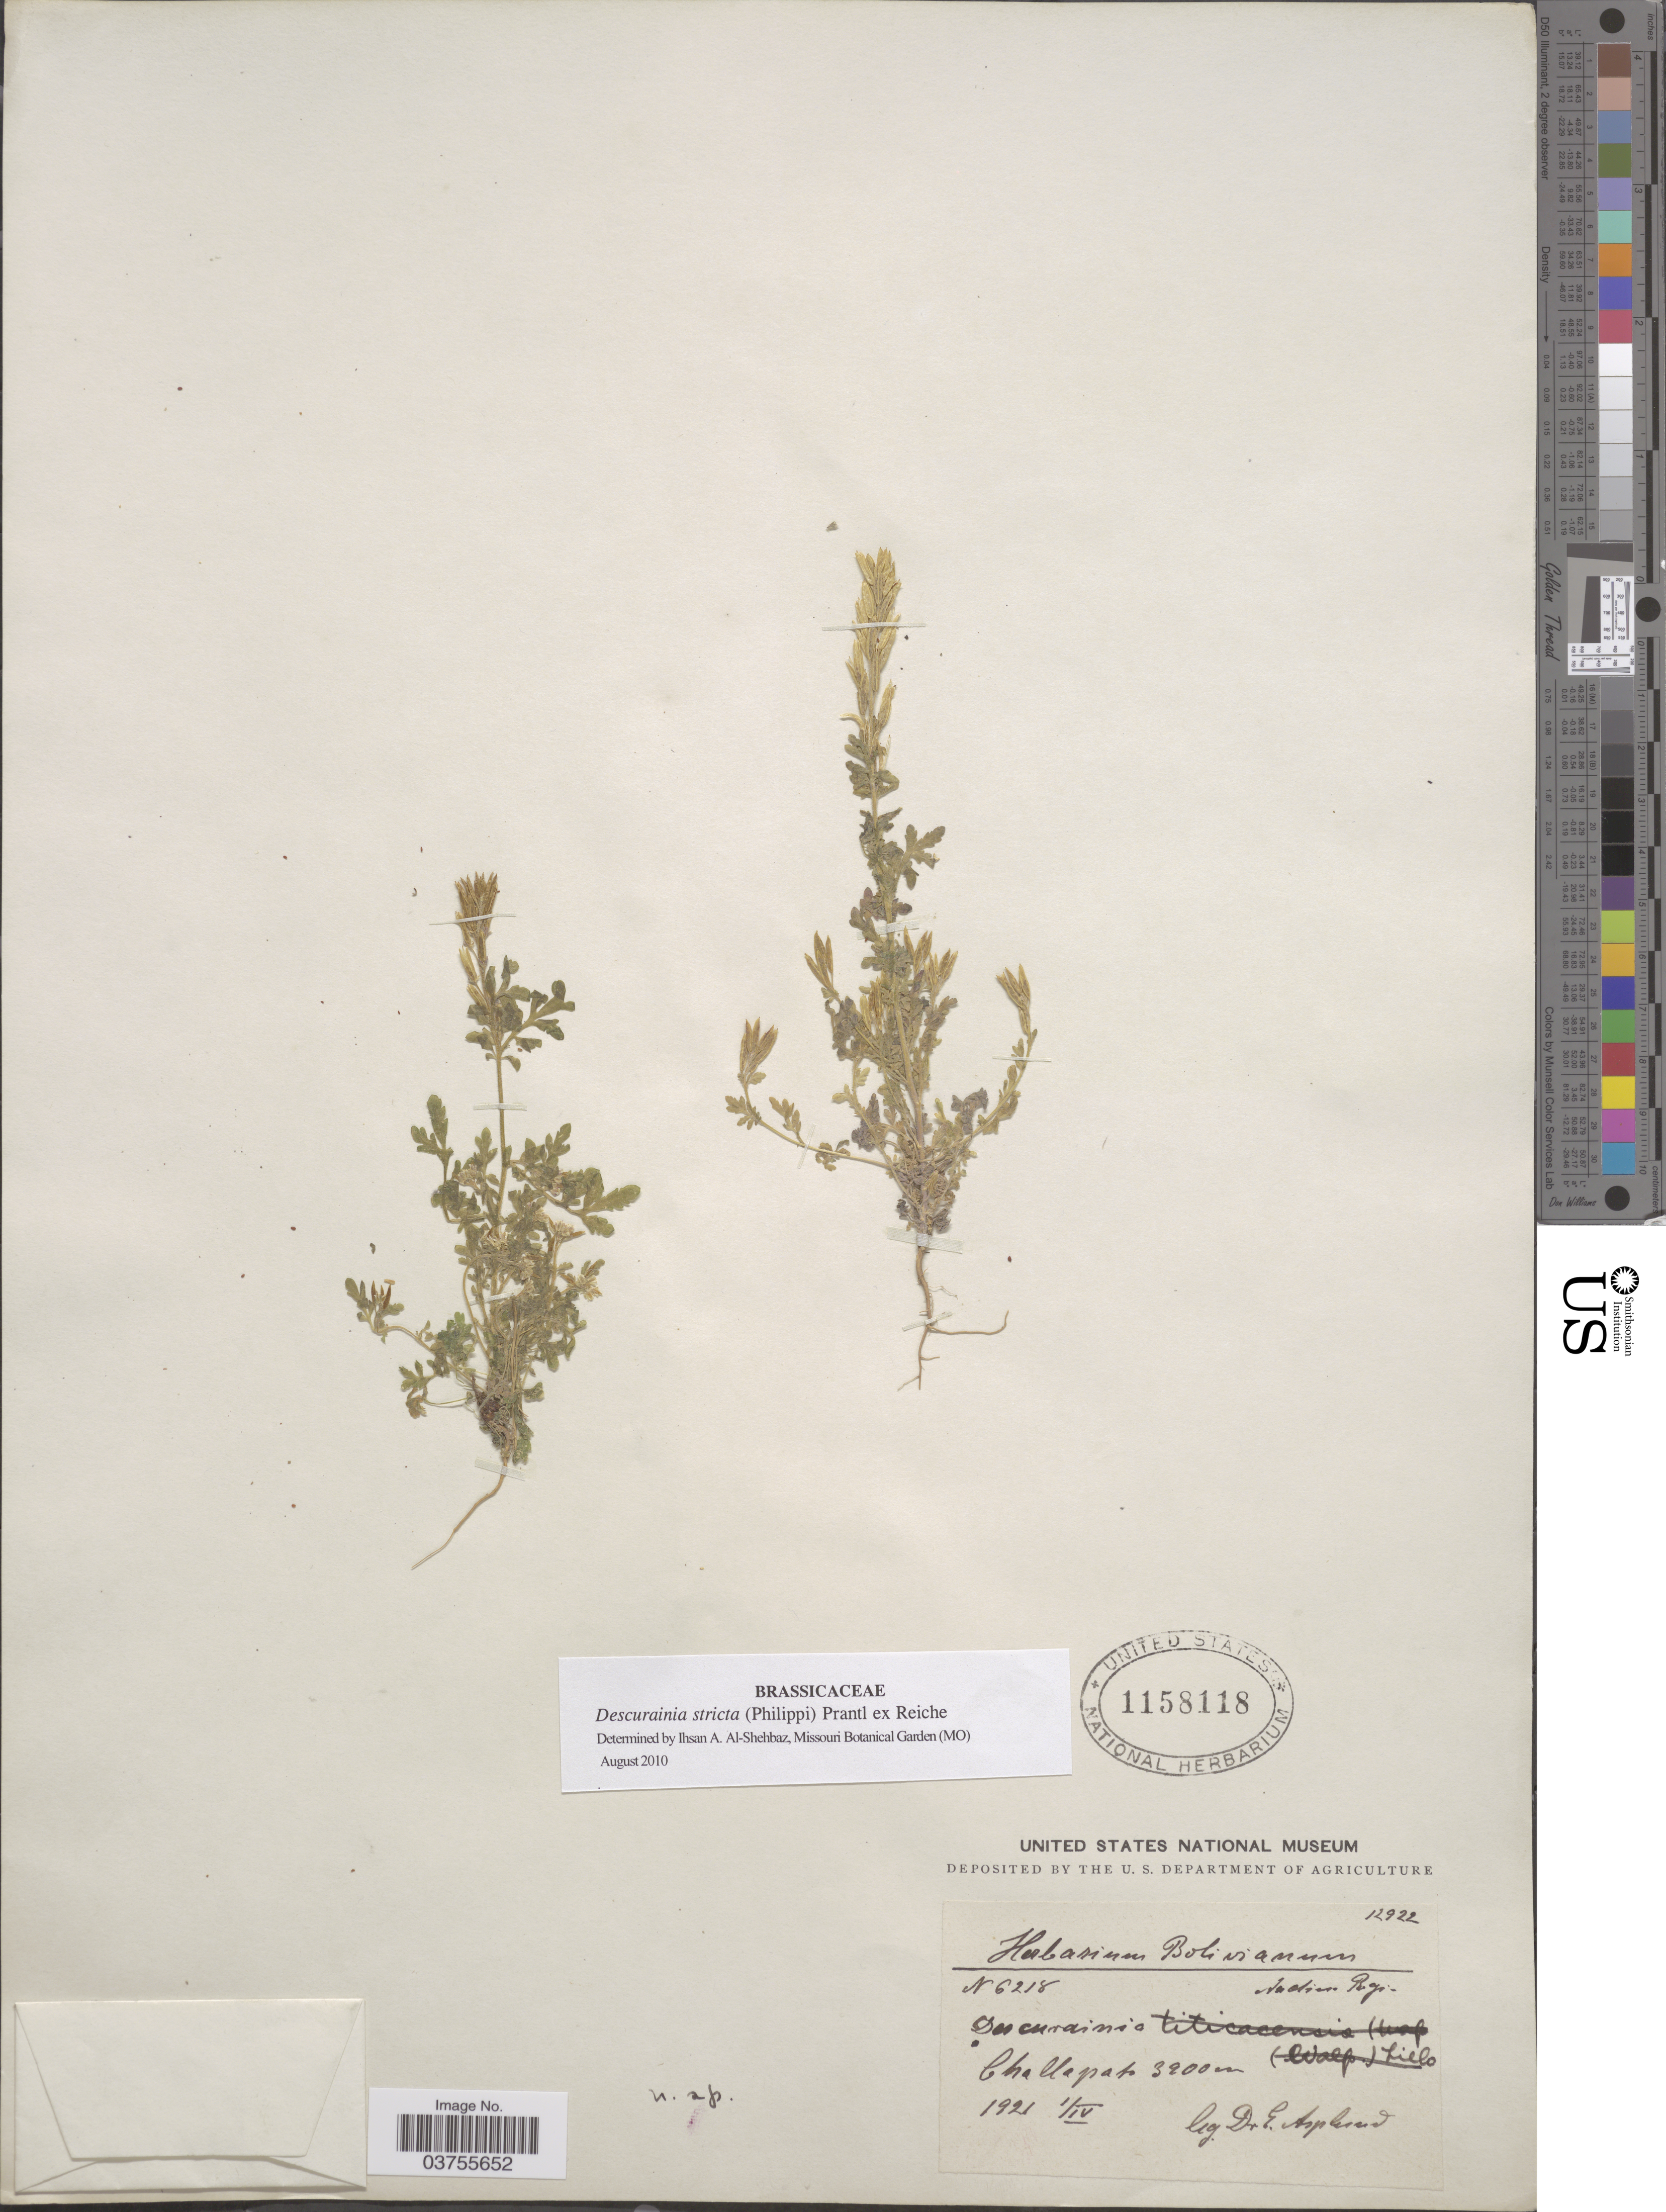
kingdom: Plantae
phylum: Tracheophyta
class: Magnoliopsida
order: Brassicales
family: Brassicaceae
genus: Descurainia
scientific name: Descurainia stricta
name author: (Phil. & C.A. Mey.) Prantl ex Reiche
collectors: E. Asplund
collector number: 6218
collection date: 1921-04-01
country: Bolivia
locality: Andina Region, Challapato.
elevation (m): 3200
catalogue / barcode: US 1158118